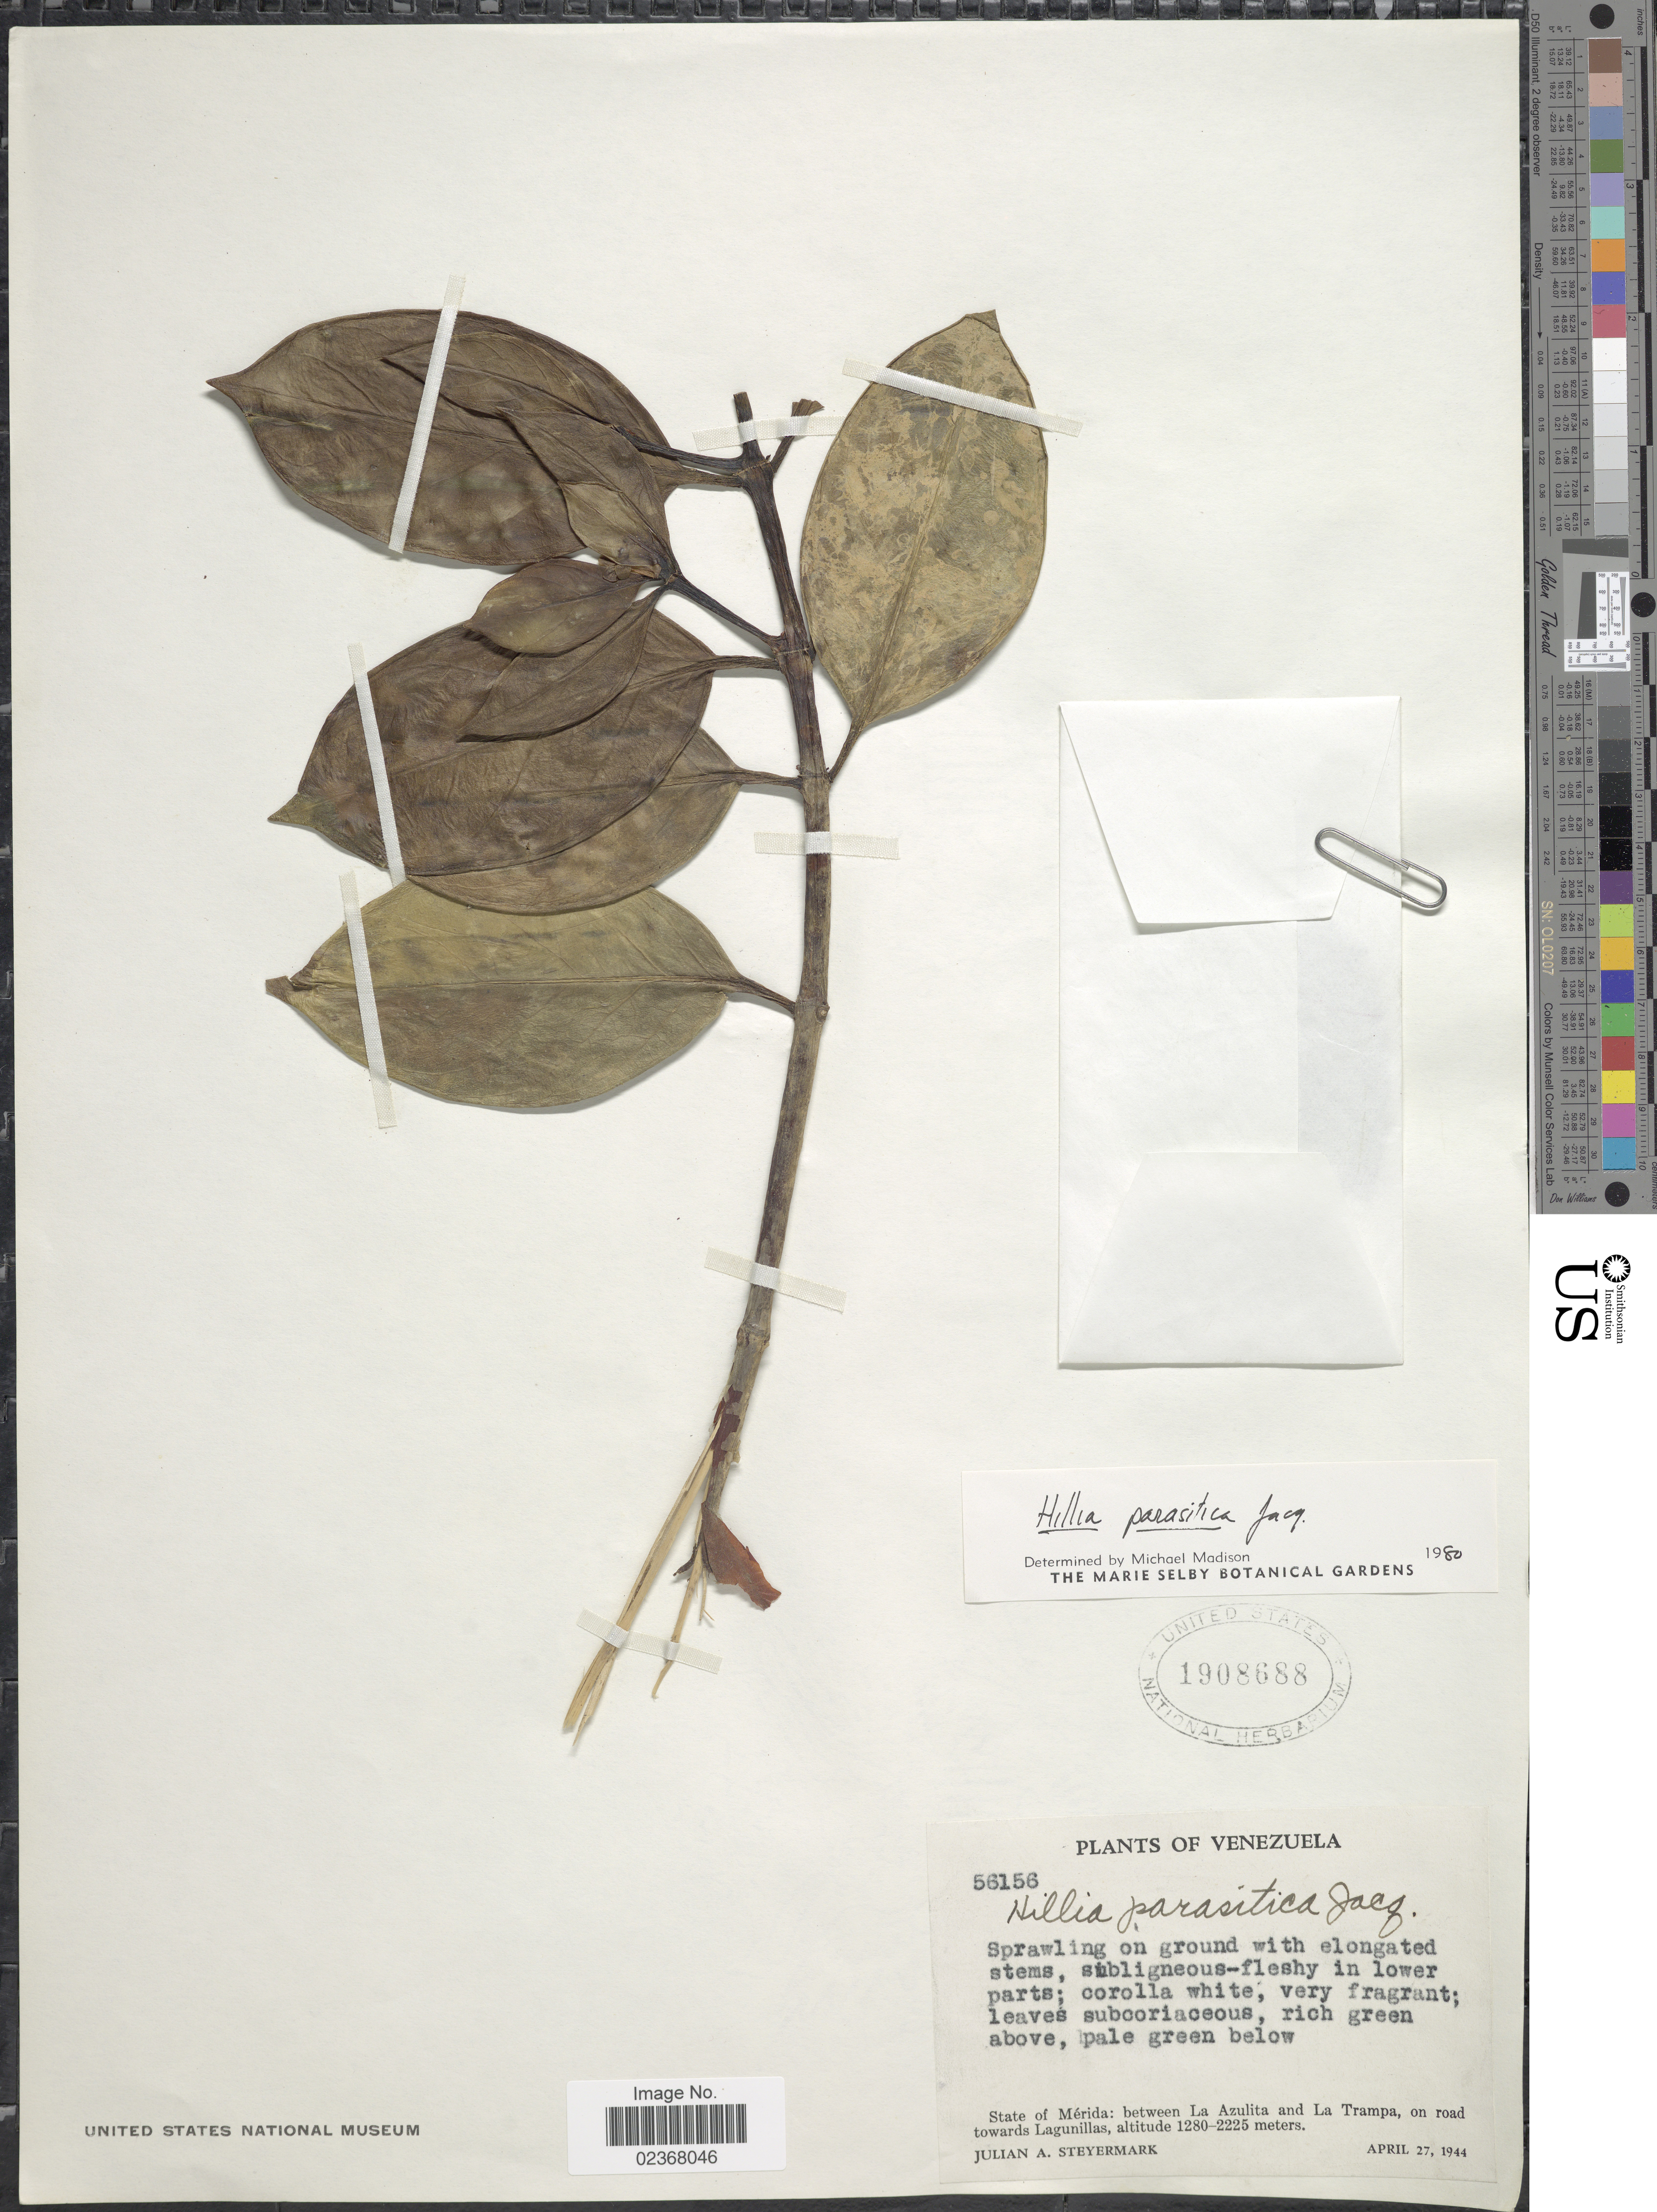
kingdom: Plantae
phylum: Tracheophyta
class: Magnoliopsida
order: Gentianales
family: Rubiaceae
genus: Hillia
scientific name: Hillia parasitica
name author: Jacq.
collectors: J. Steyermark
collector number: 56156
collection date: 1944-04-27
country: Venezuela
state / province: Mérida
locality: State of Merida: Between La Azulita and La Trampa, on road towards Lagunillas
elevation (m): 1280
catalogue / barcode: US 1908688